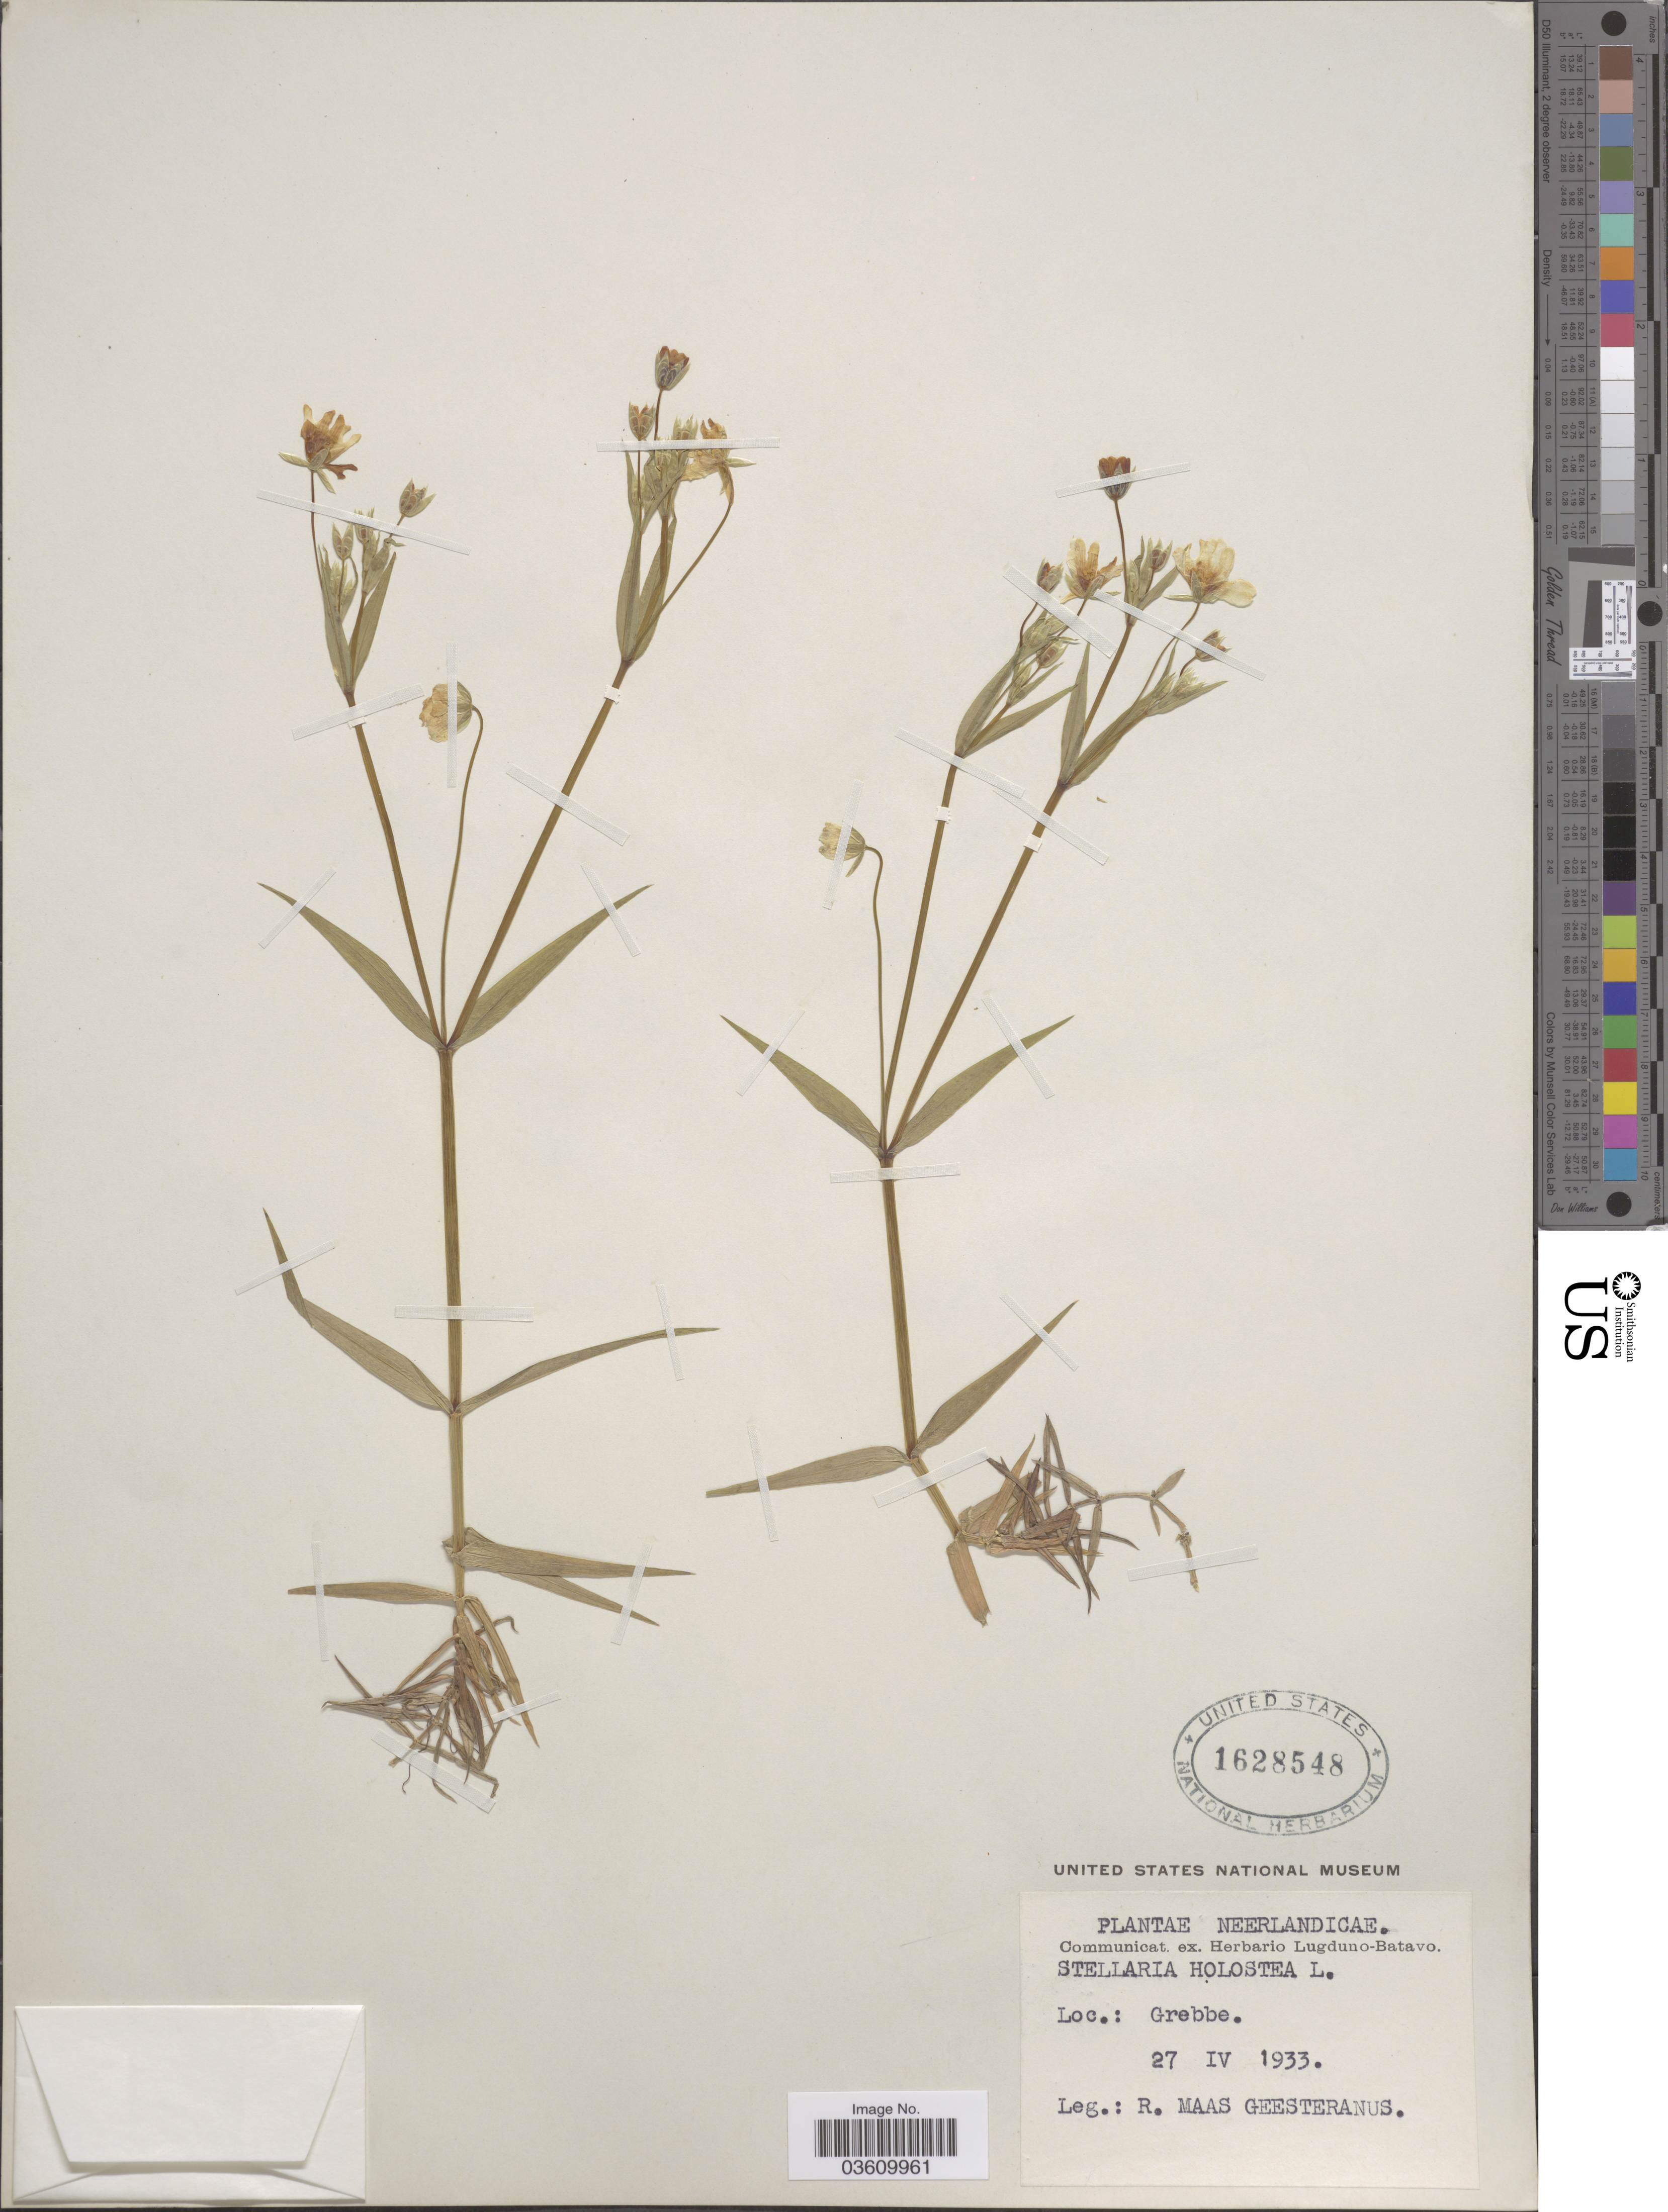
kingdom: Plantae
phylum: Tracheophyta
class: Magnoliopsida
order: Caryophyllales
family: Caryophyllaceae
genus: Rabelera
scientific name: Rabelera holostea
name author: (L.) M.T. Sharples & E.A. Tripp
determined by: U.S. National Herbarium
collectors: R. A. Maas Geesteranus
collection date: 1933-04-27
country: Netherlands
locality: Neerlandicae. Grebbe.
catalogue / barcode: US 1628548